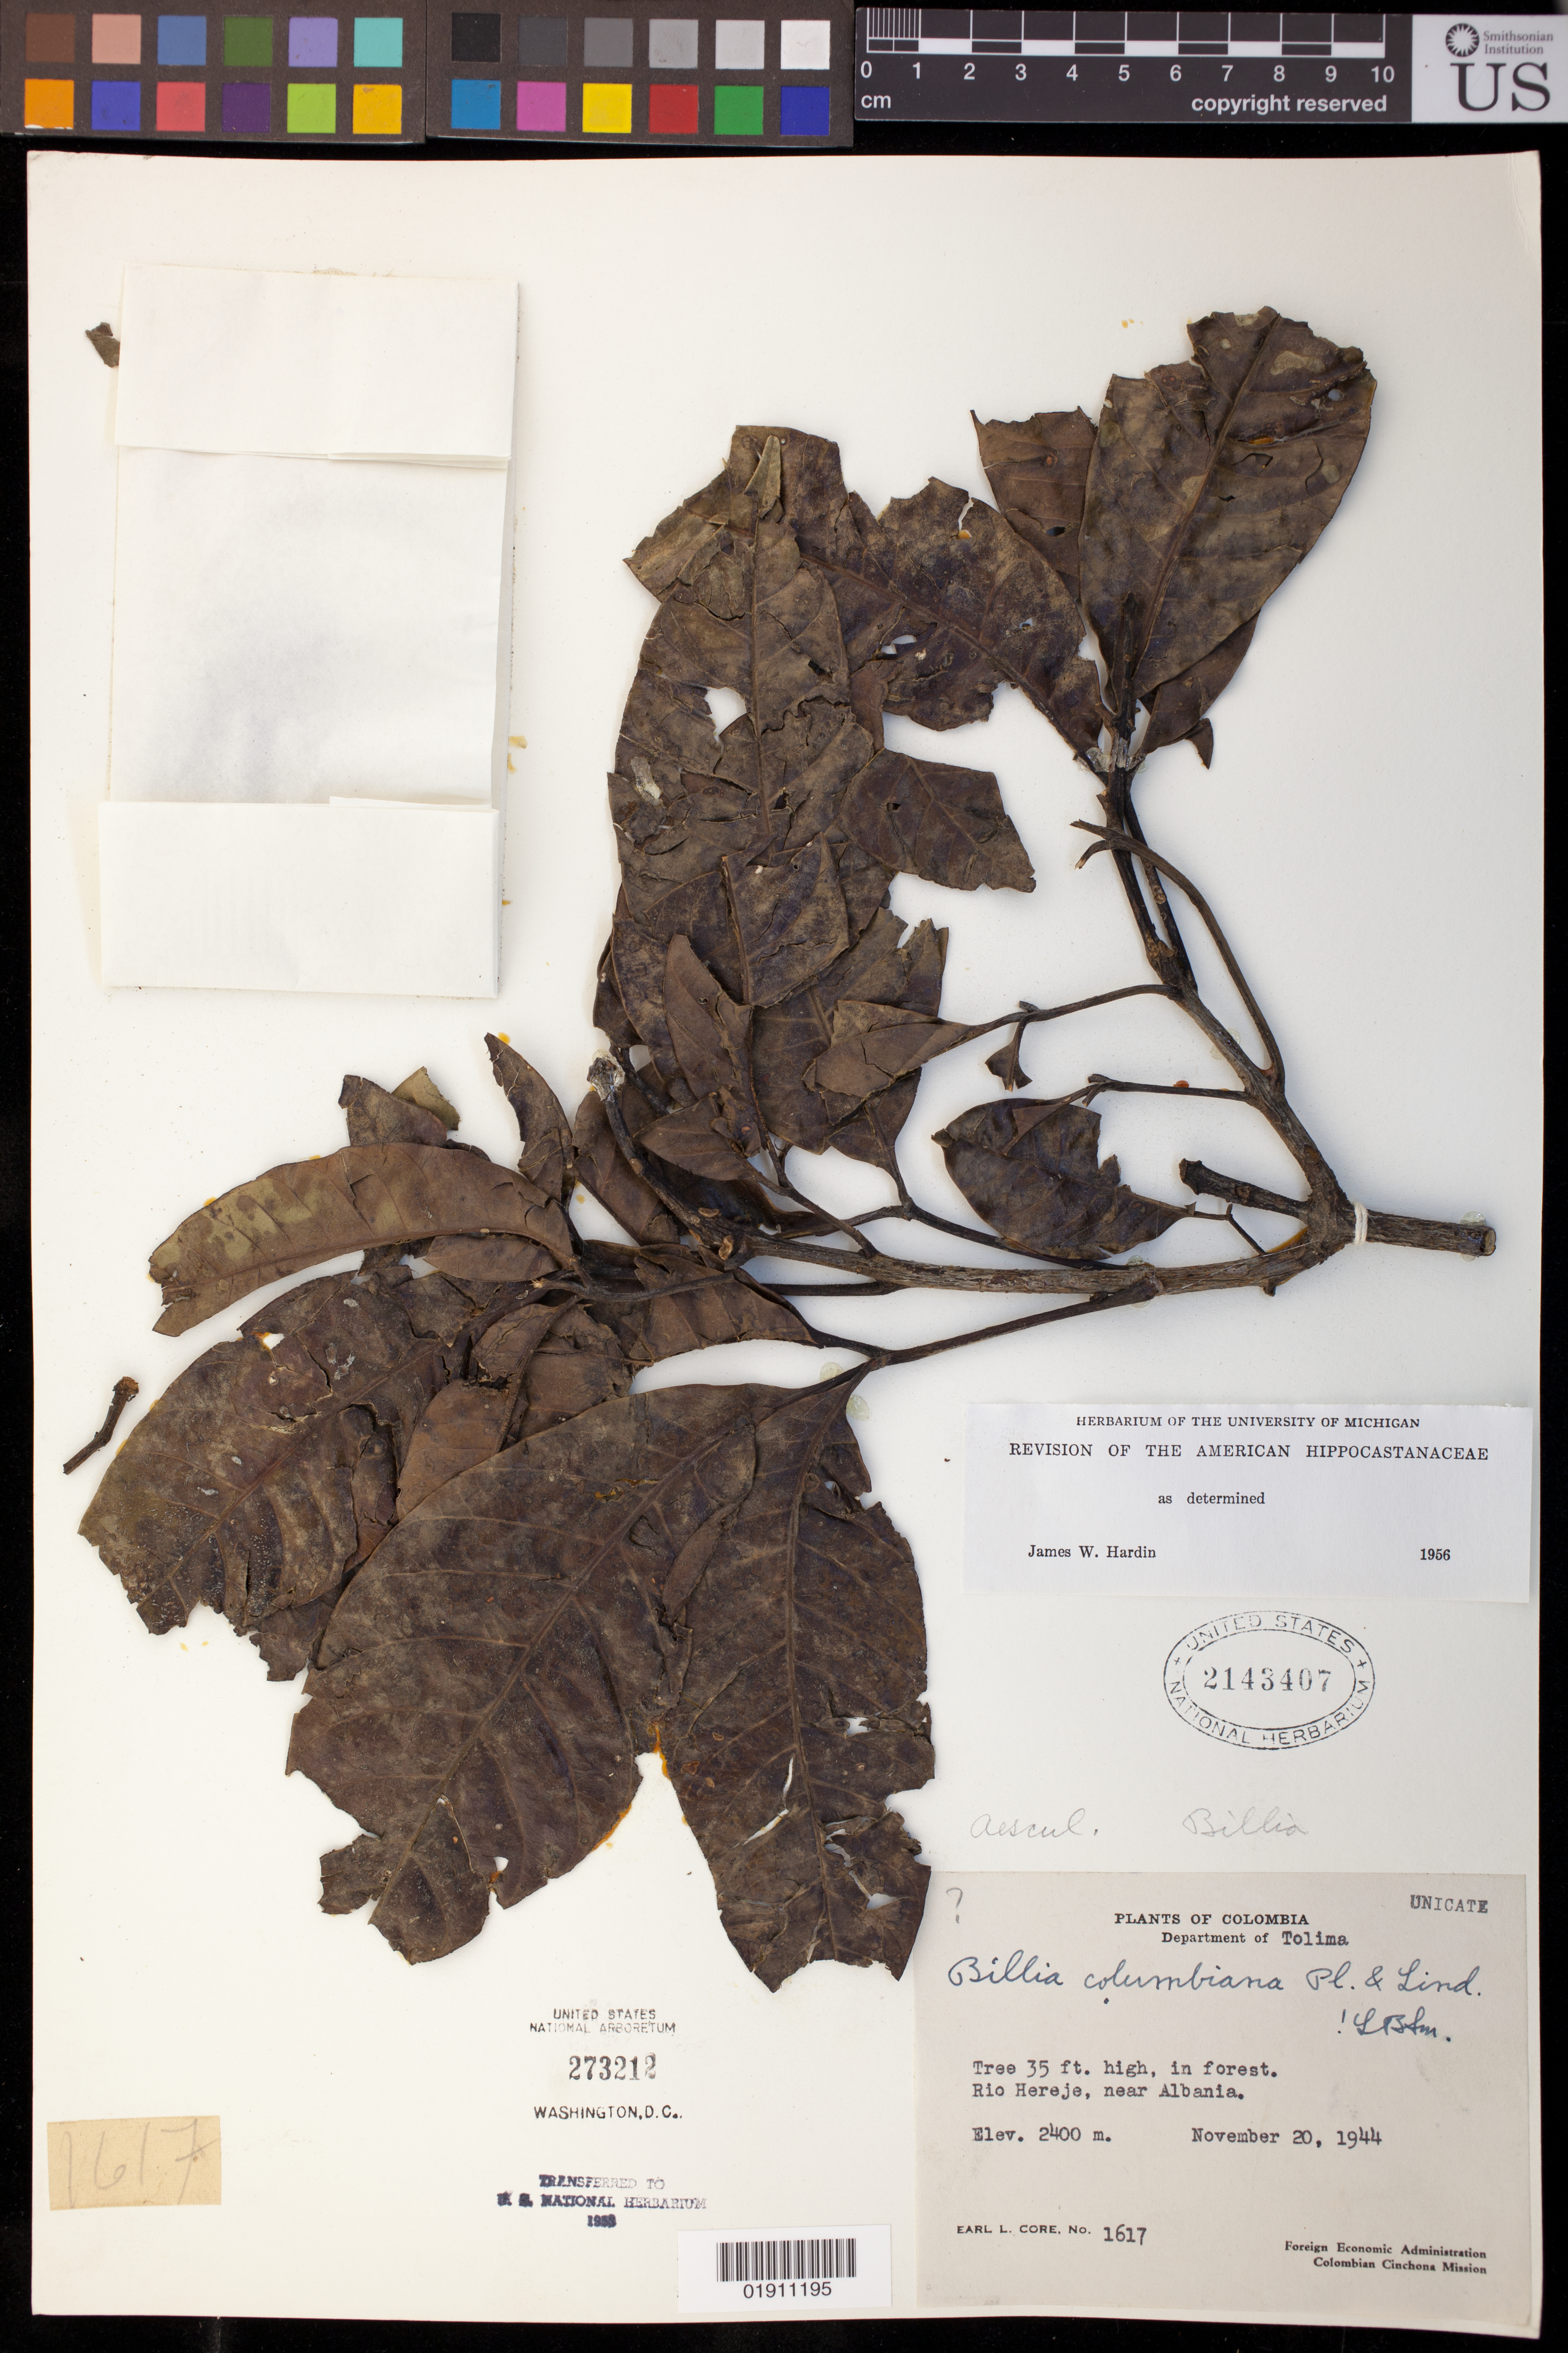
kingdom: Plantae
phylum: Tracheophyta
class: Magnoliopsida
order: Sapindales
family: Sapindaceae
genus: Billia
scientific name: Billia rosea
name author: (Planch. & Linden) C. Ulloa & P.M. Jørg.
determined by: Acevedo-Rodríguez, P., (BOT), Smithsonian Institution - National Museum of Natural History (UNITED STATES)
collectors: E. L. Core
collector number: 1617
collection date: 1944-11-20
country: Colombia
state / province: Tolima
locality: Rio Hereje, near Albania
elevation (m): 2400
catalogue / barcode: US 2143407